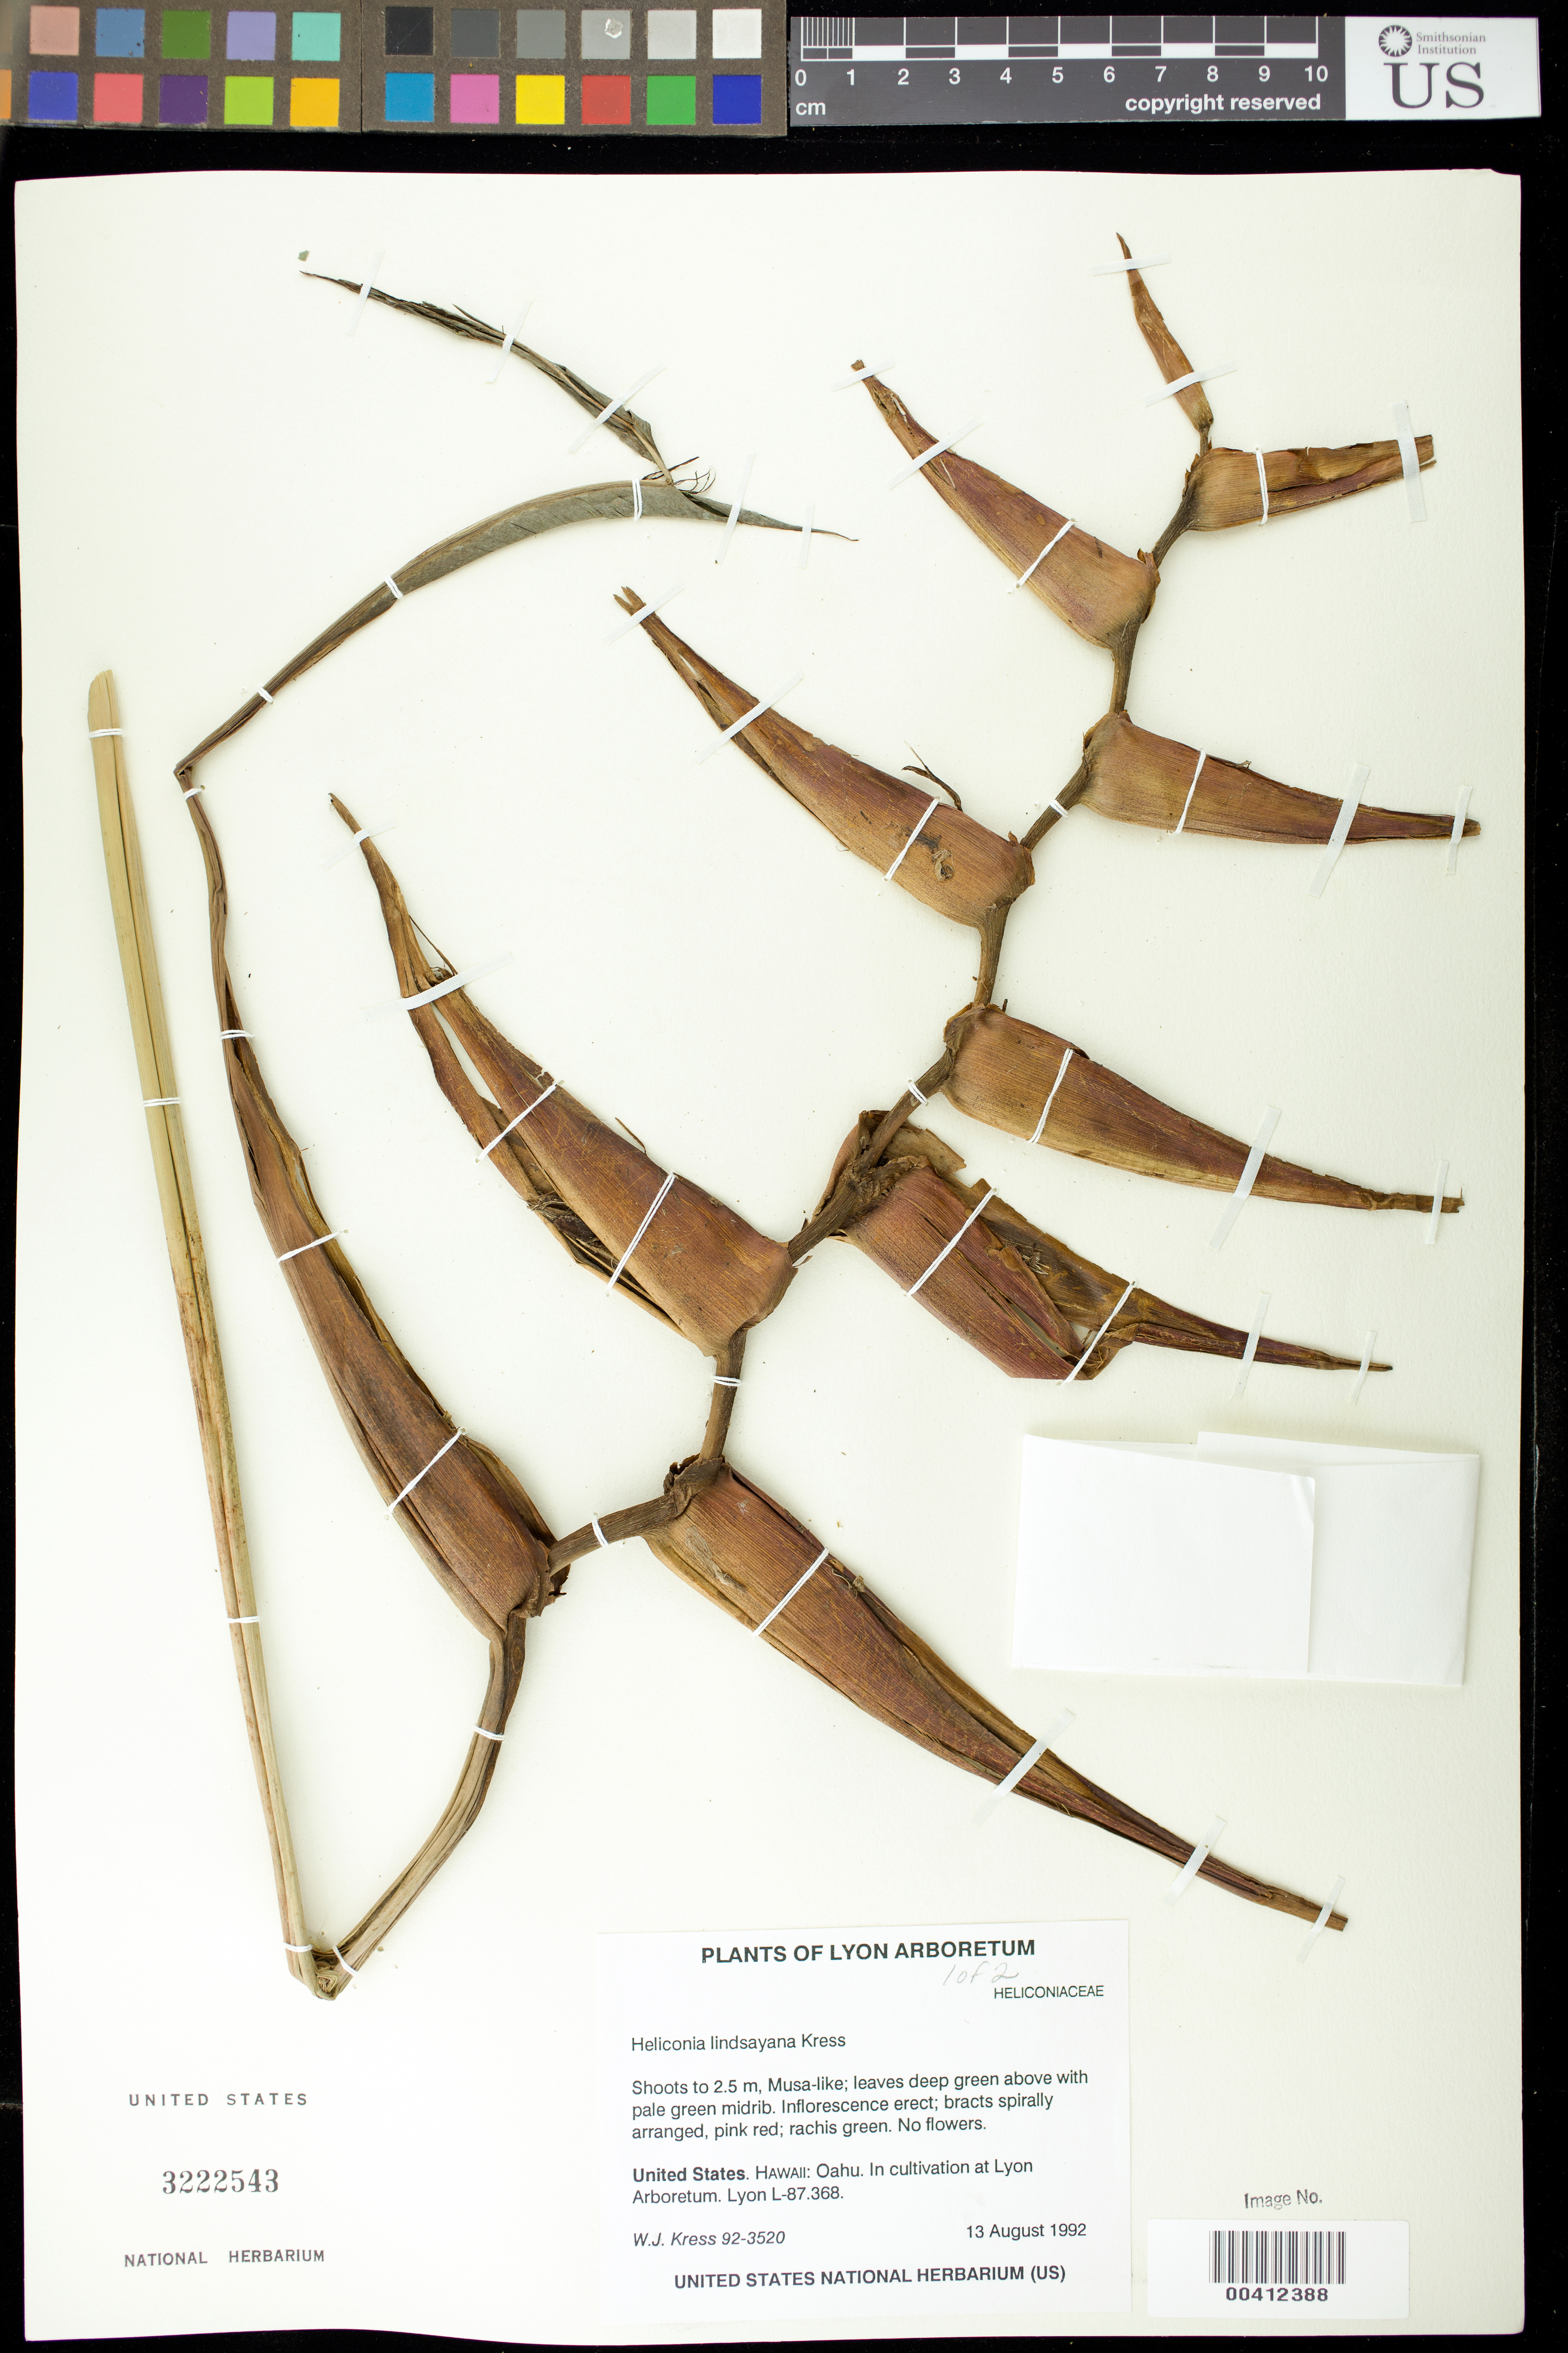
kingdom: Plantae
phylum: Tracheophyta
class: Liliopsida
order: Zingiberales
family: Heliconiaceae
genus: Heliconia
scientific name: Heliconia lindsayana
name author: W.J. Kress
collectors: W. J. Kress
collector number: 92-3520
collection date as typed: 13 Aug 1992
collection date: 1992-08-13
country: United States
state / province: Hawaii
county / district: Honolulu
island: Oahu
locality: Lyon arboreteum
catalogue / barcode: US 3222543